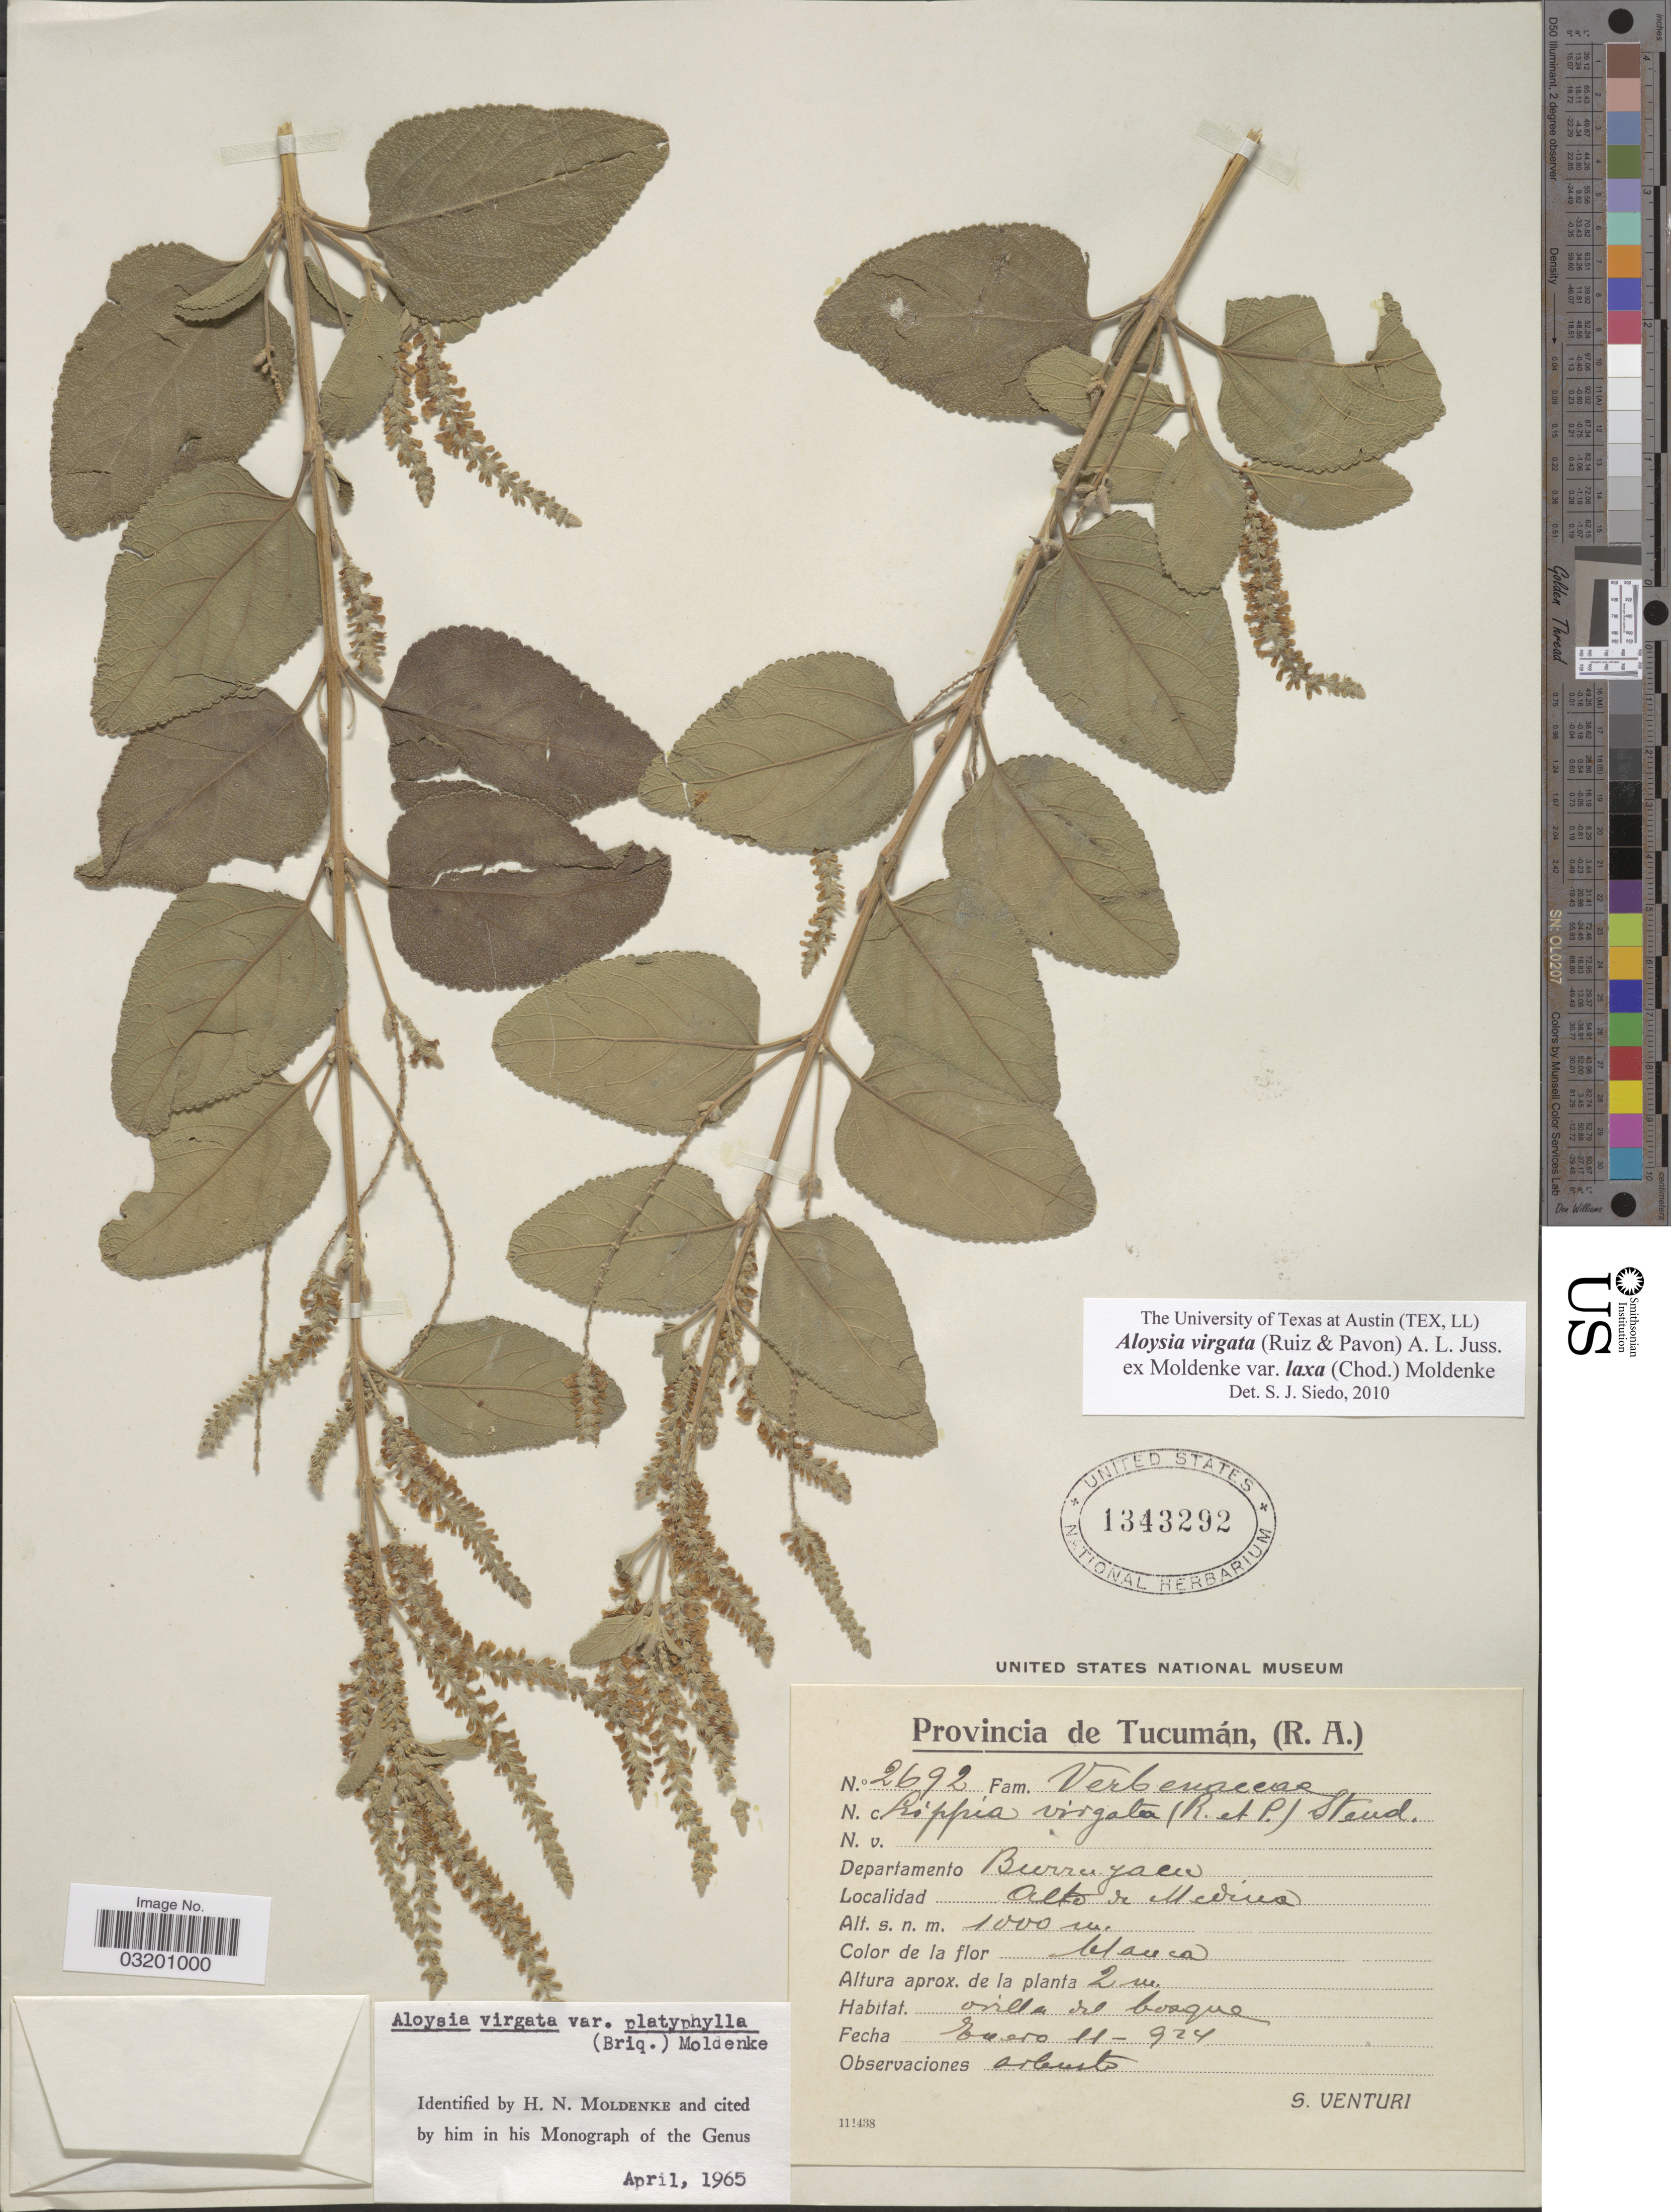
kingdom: Plantae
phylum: Tracheophyta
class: Magnoliopsida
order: Lamiales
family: Verbenaceae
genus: Aloysia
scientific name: Aloysia virgata var. laxa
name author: (Chodat) Moldenke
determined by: Siedo, S. J.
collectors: S. Venturi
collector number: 2692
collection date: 1924-01-11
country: Argentina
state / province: Tucuman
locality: Departamento Burruyacu, Alto de Medina.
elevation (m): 1000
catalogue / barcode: US 1343292